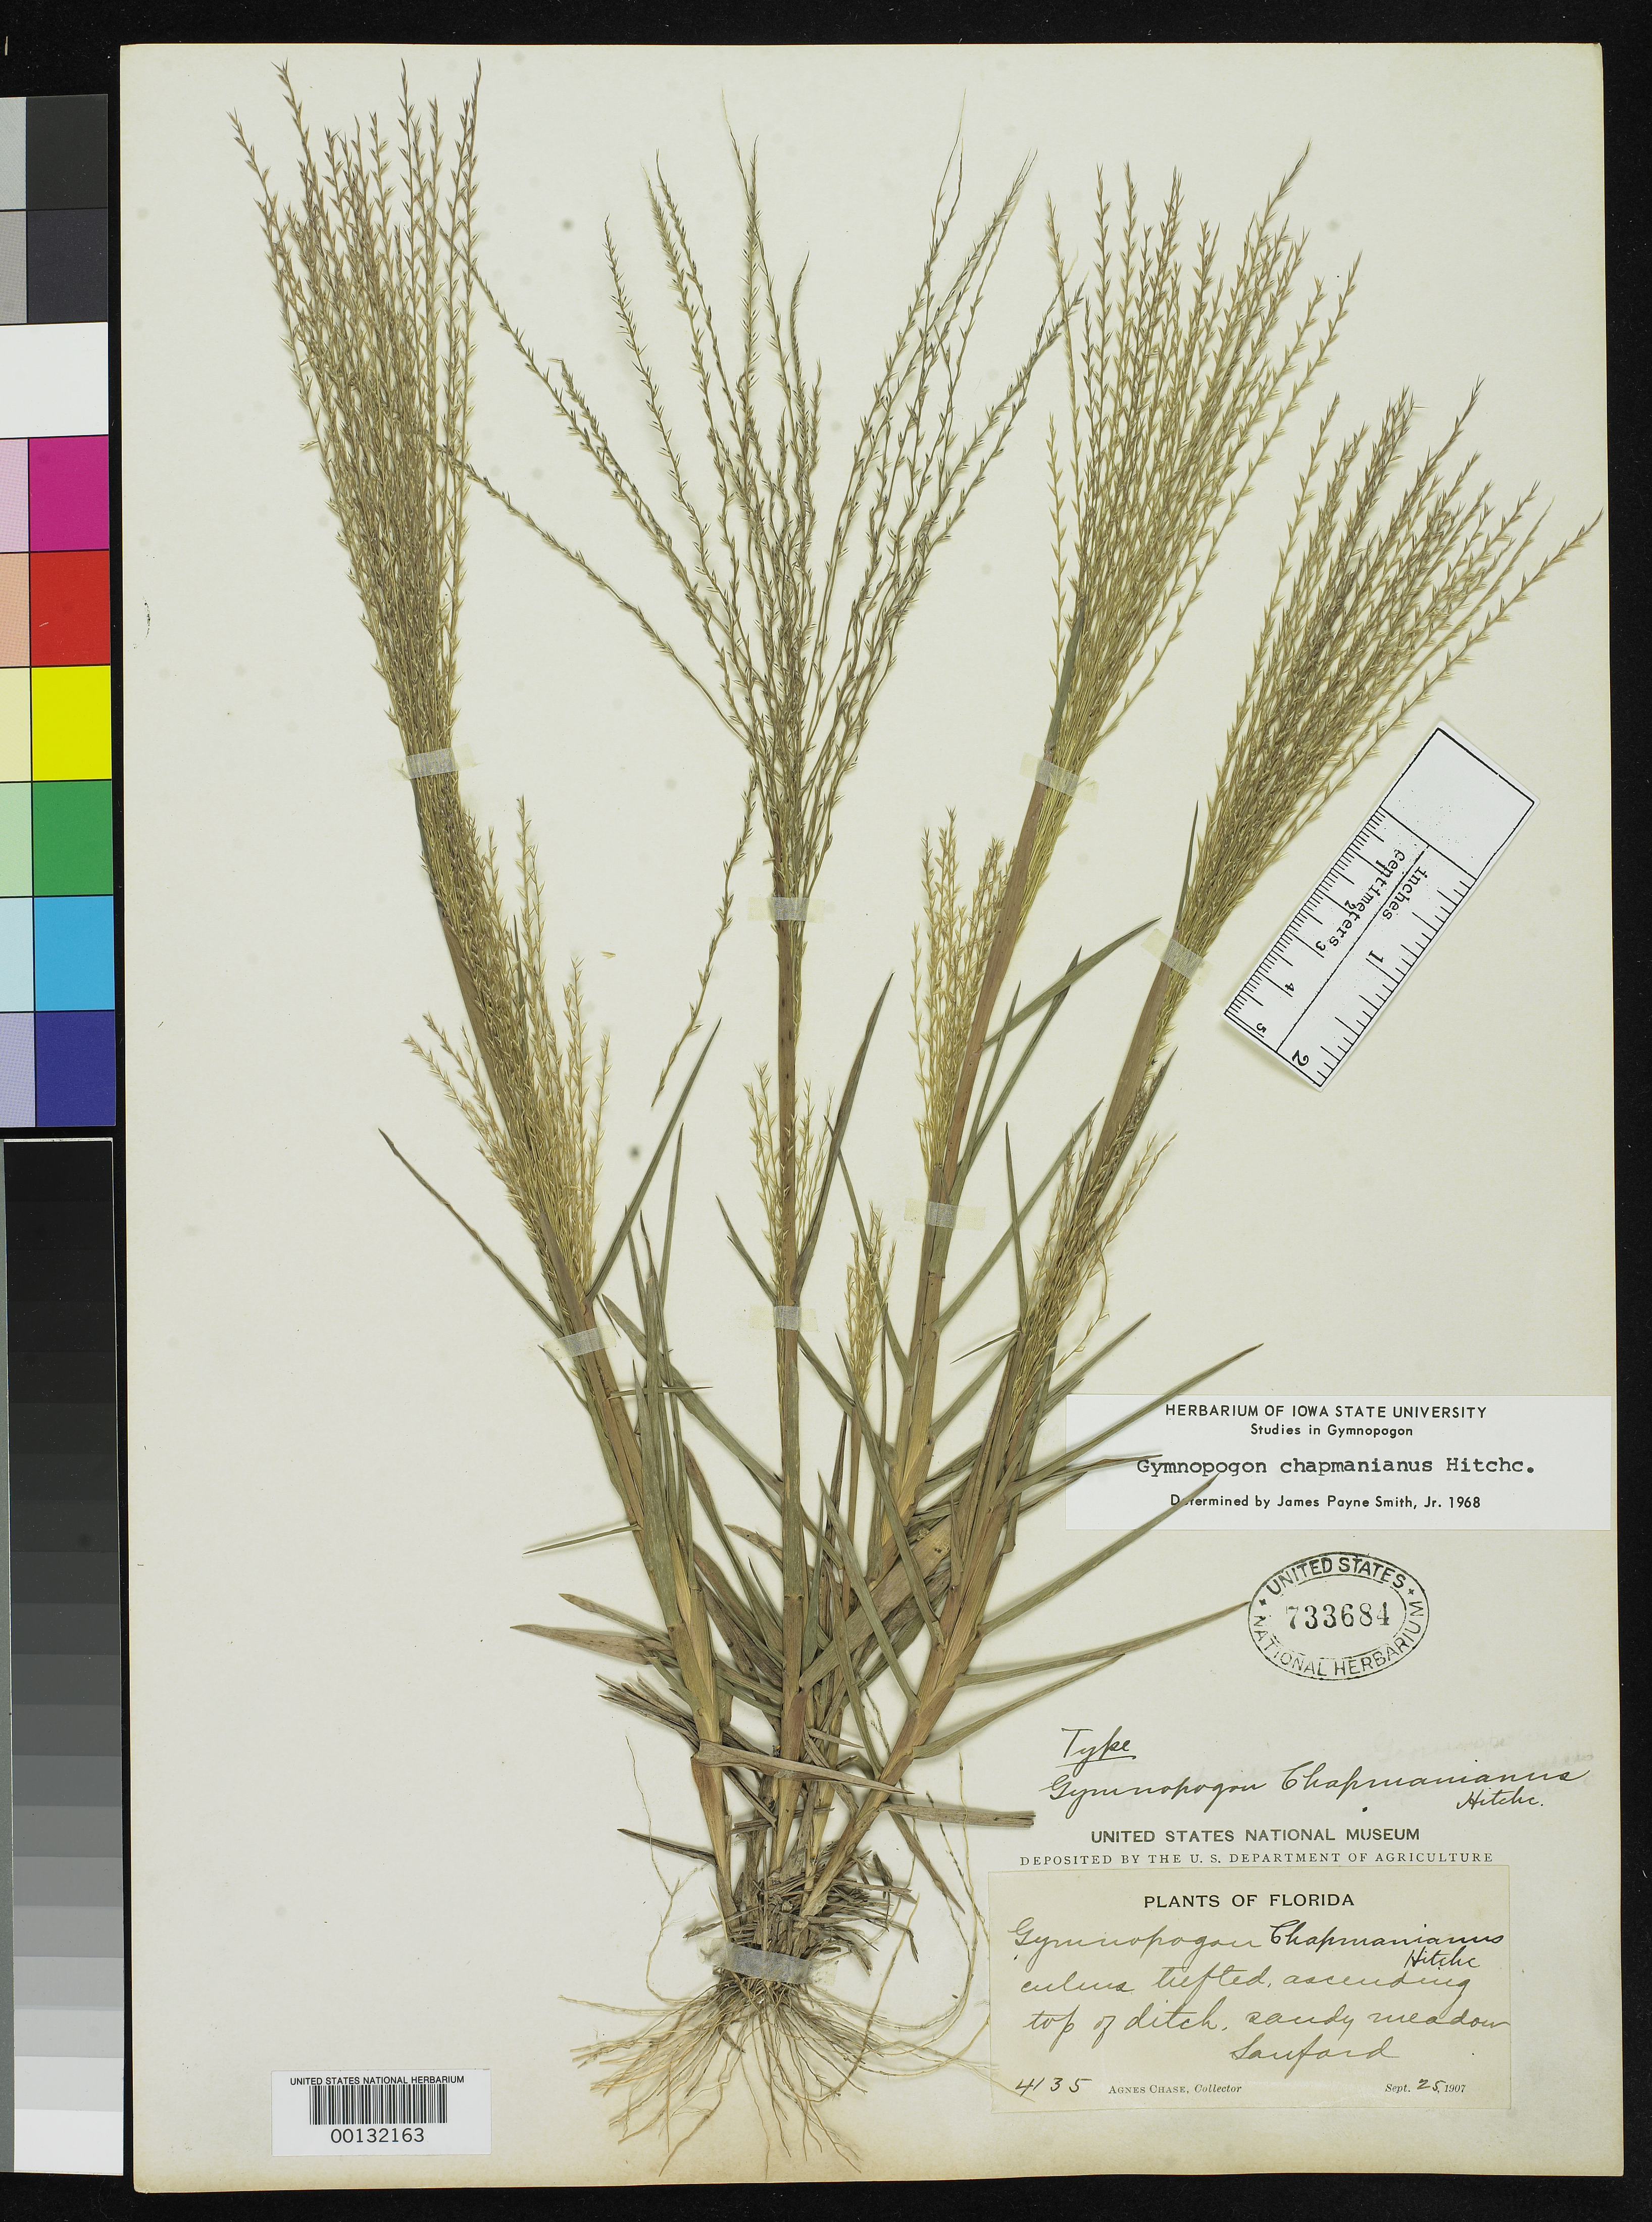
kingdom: Plantae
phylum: Tracheophyta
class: Liliopsida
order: Poales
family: Poaceae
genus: Gymnopogon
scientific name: Gymnopogon chapmanianum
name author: Hitchc.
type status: Holotype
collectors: A. Chase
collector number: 4135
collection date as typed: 25 Sep 1907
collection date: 1907-09-25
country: United States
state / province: Florida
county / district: Seminole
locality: Sanford.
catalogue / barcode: US 733684